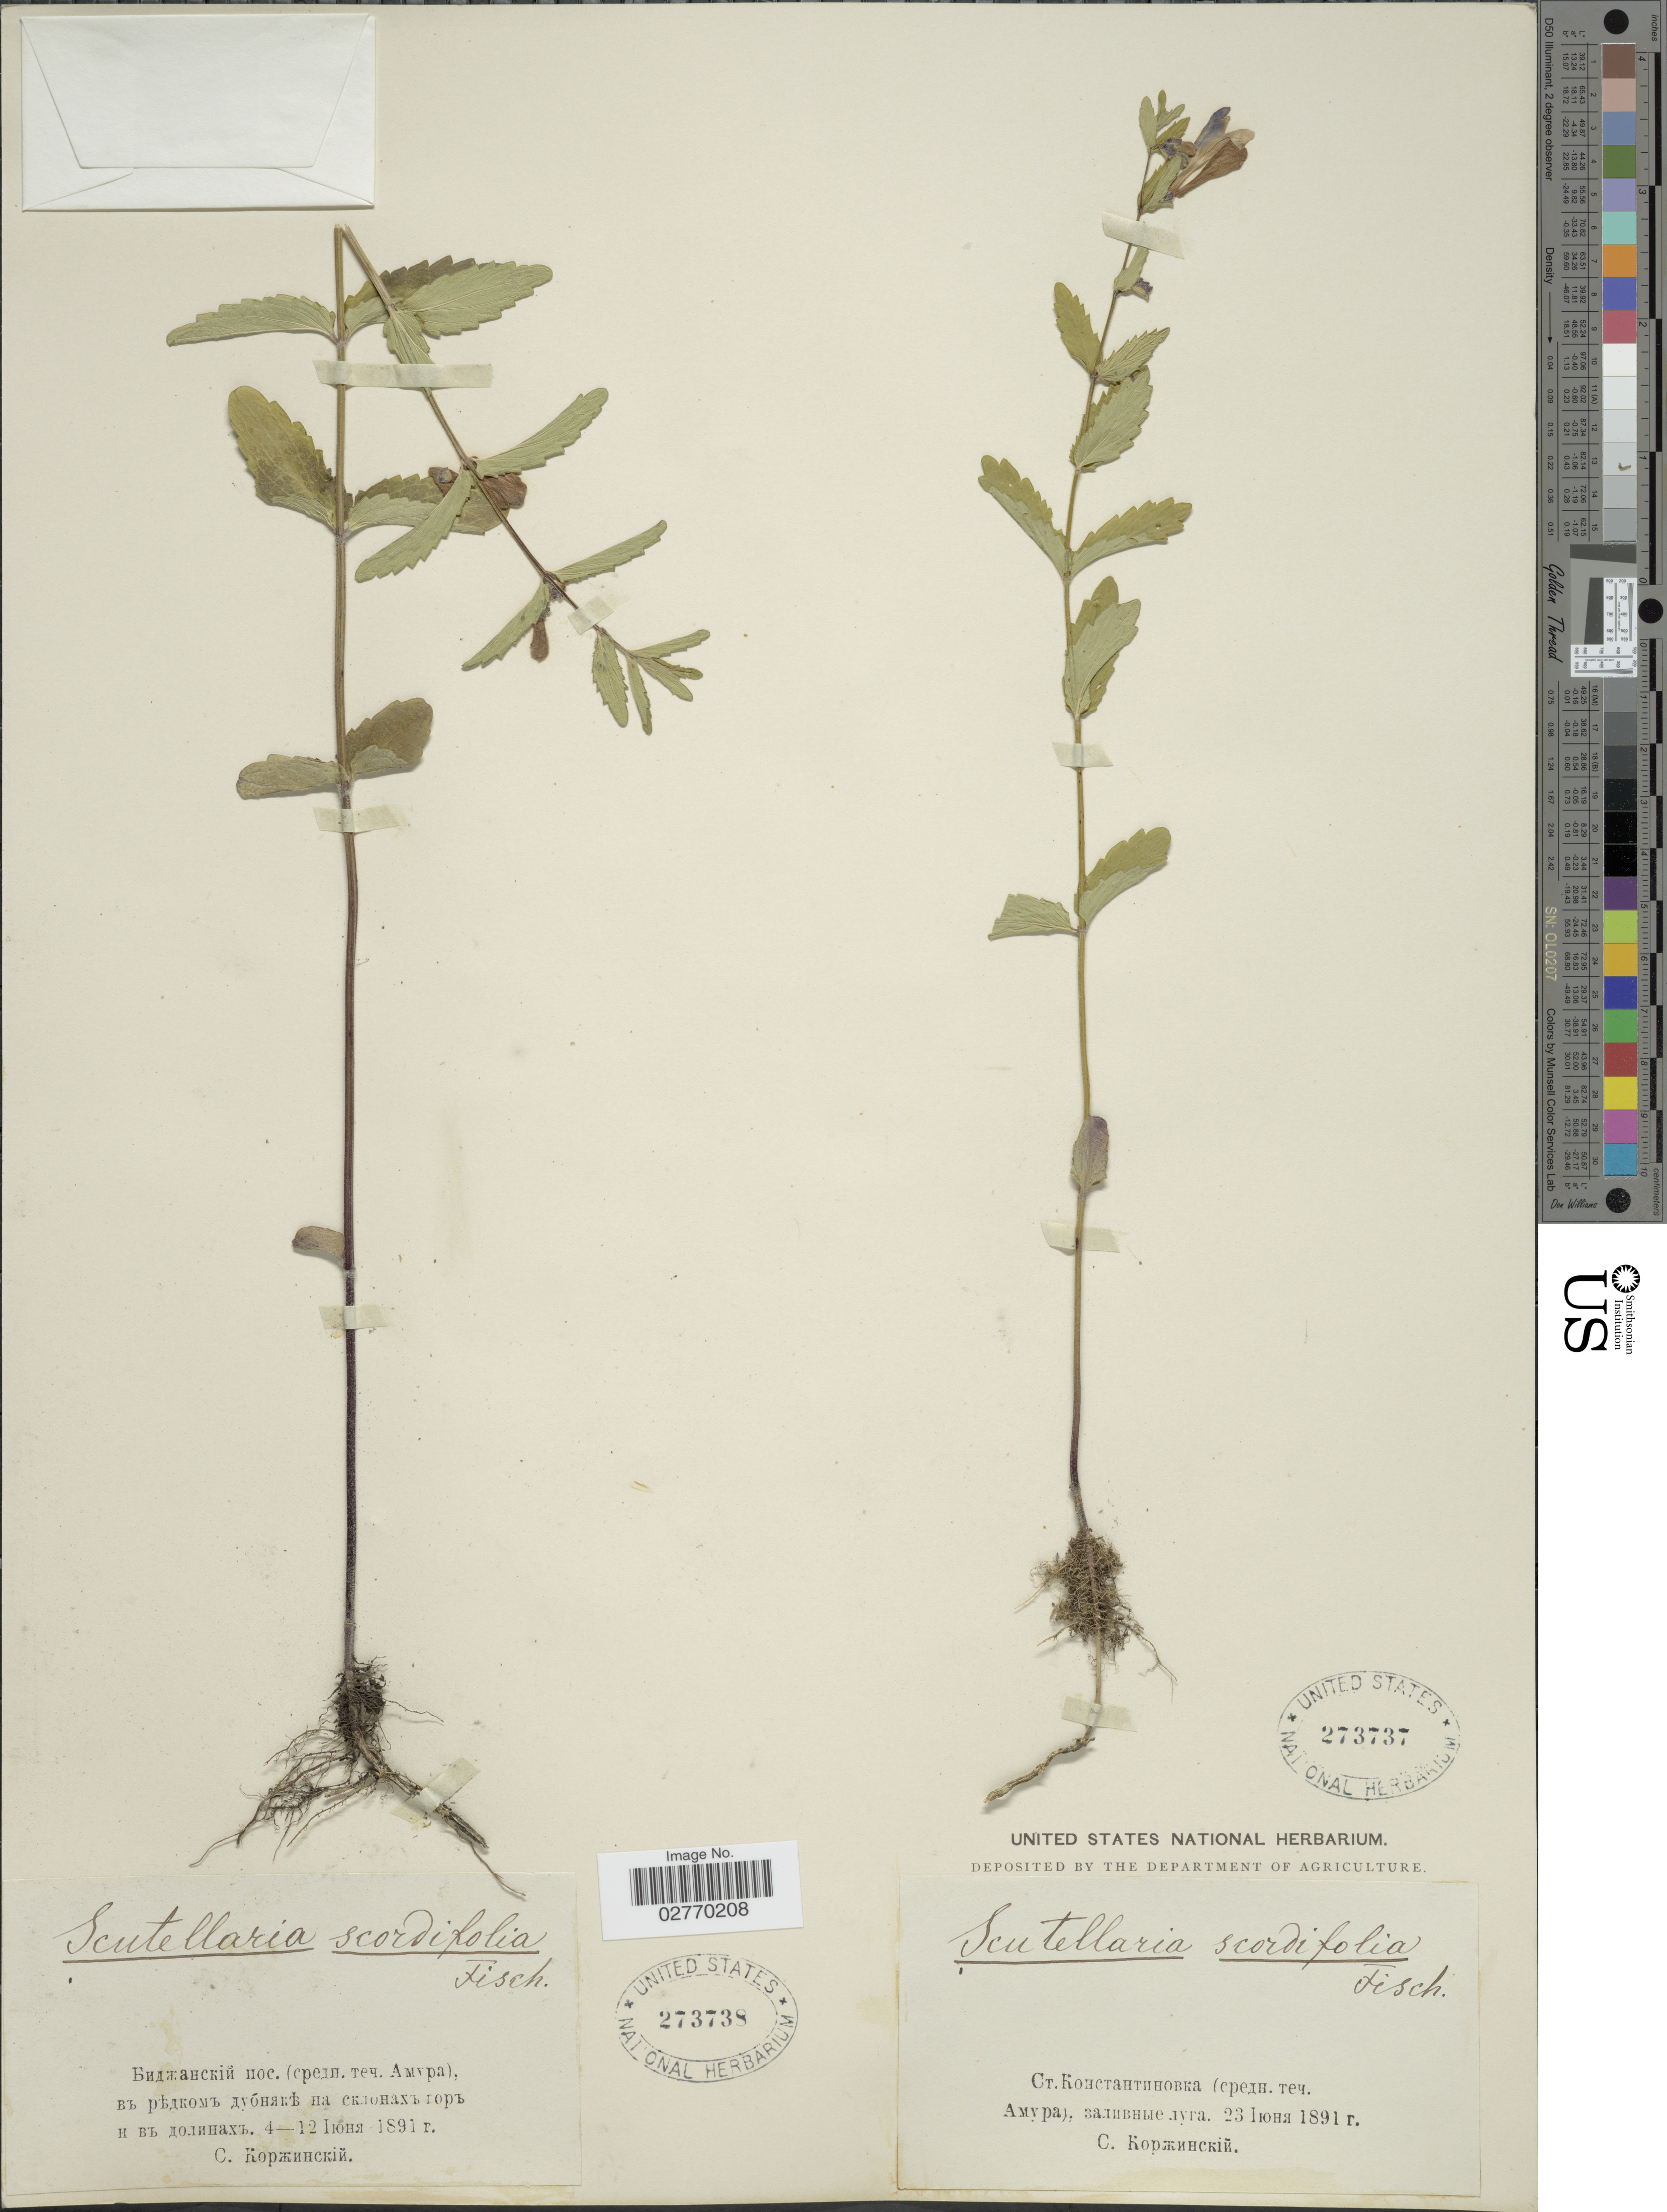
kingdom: Plantae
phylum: Tracheophyta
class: Magnoliopsida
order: Lamiales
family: Lamiaceae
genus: Scutellaria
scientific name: Scutellaria scordiifolia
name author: Fisch. ex Schrank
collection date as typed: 4-12 X 1891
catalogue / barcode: US 273738